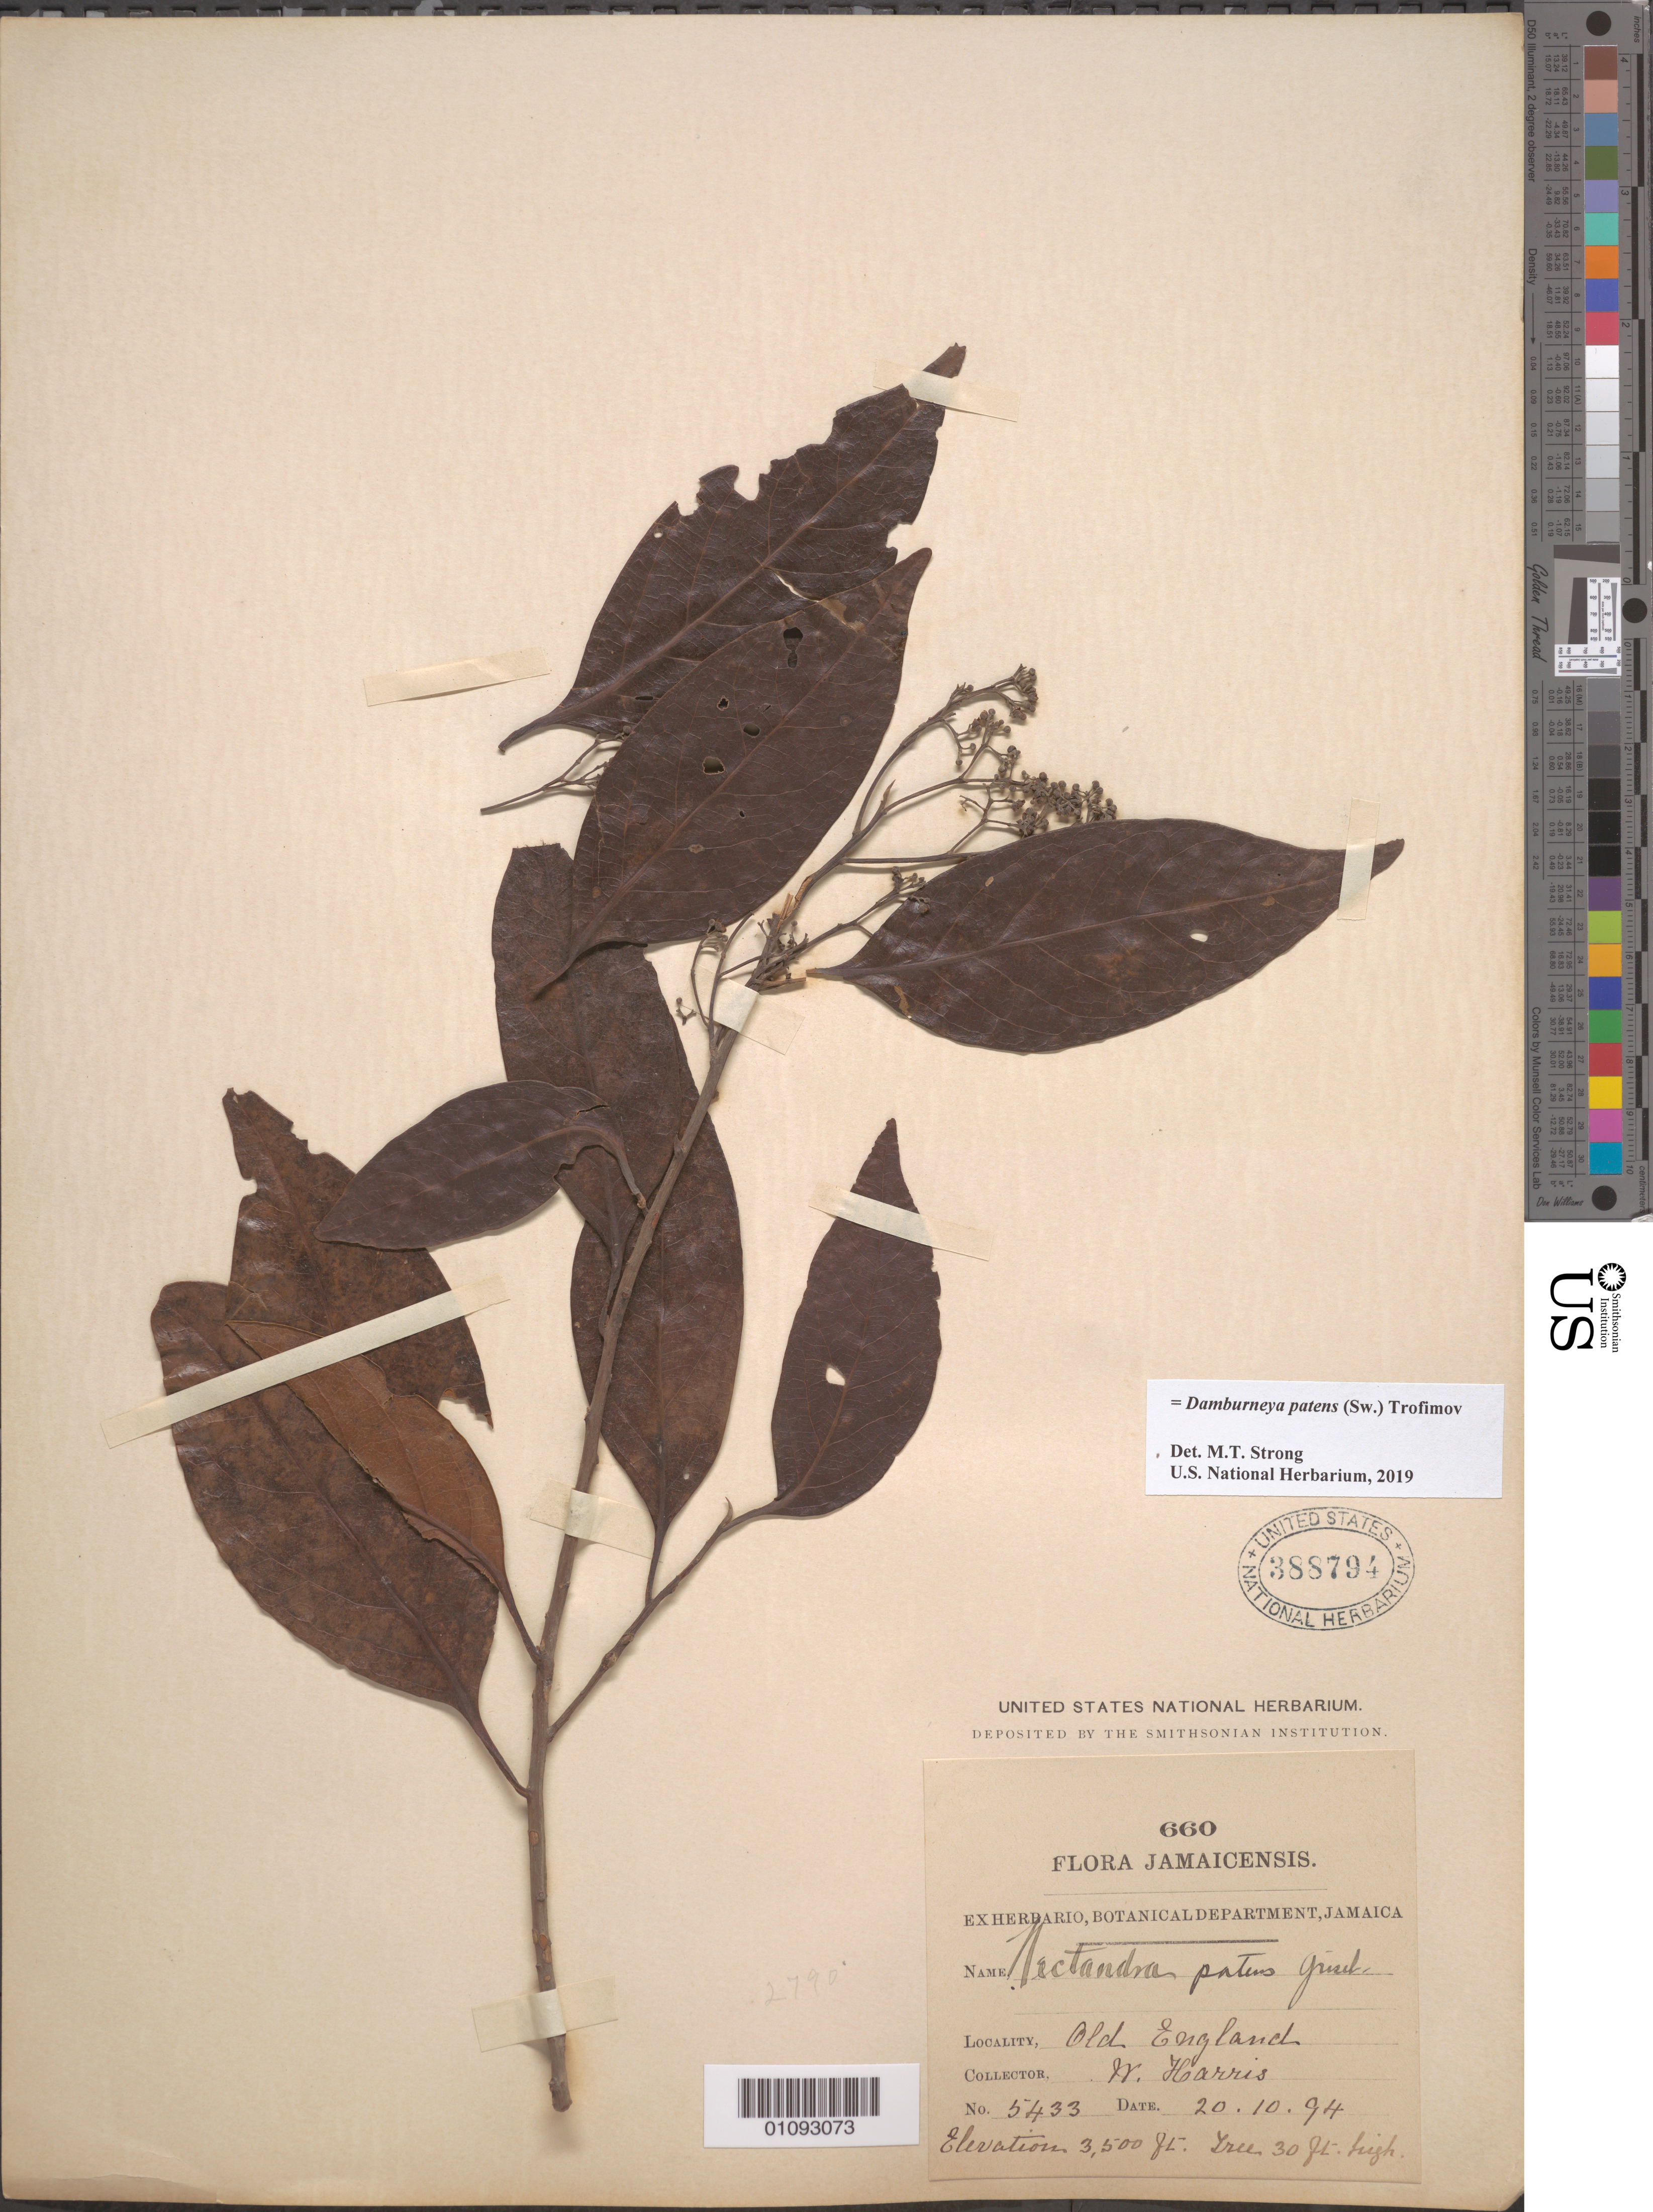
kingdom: Plantae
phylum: Tracheophyta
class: Magnoliopsida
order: Laurales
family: Lauraceae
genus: Damburneya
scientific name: Damburneya patens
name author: (Sw.) Trofimov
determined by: Strong, M. T., (US), Smithsonian Institution - National Museum of Natural History (UNITED STATES)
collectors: W. Harris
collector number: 5433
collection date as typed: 20 Oct 1894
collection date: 1894-10-20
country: Jamaica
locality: Old England.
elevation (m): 1067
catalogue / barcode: US 388794